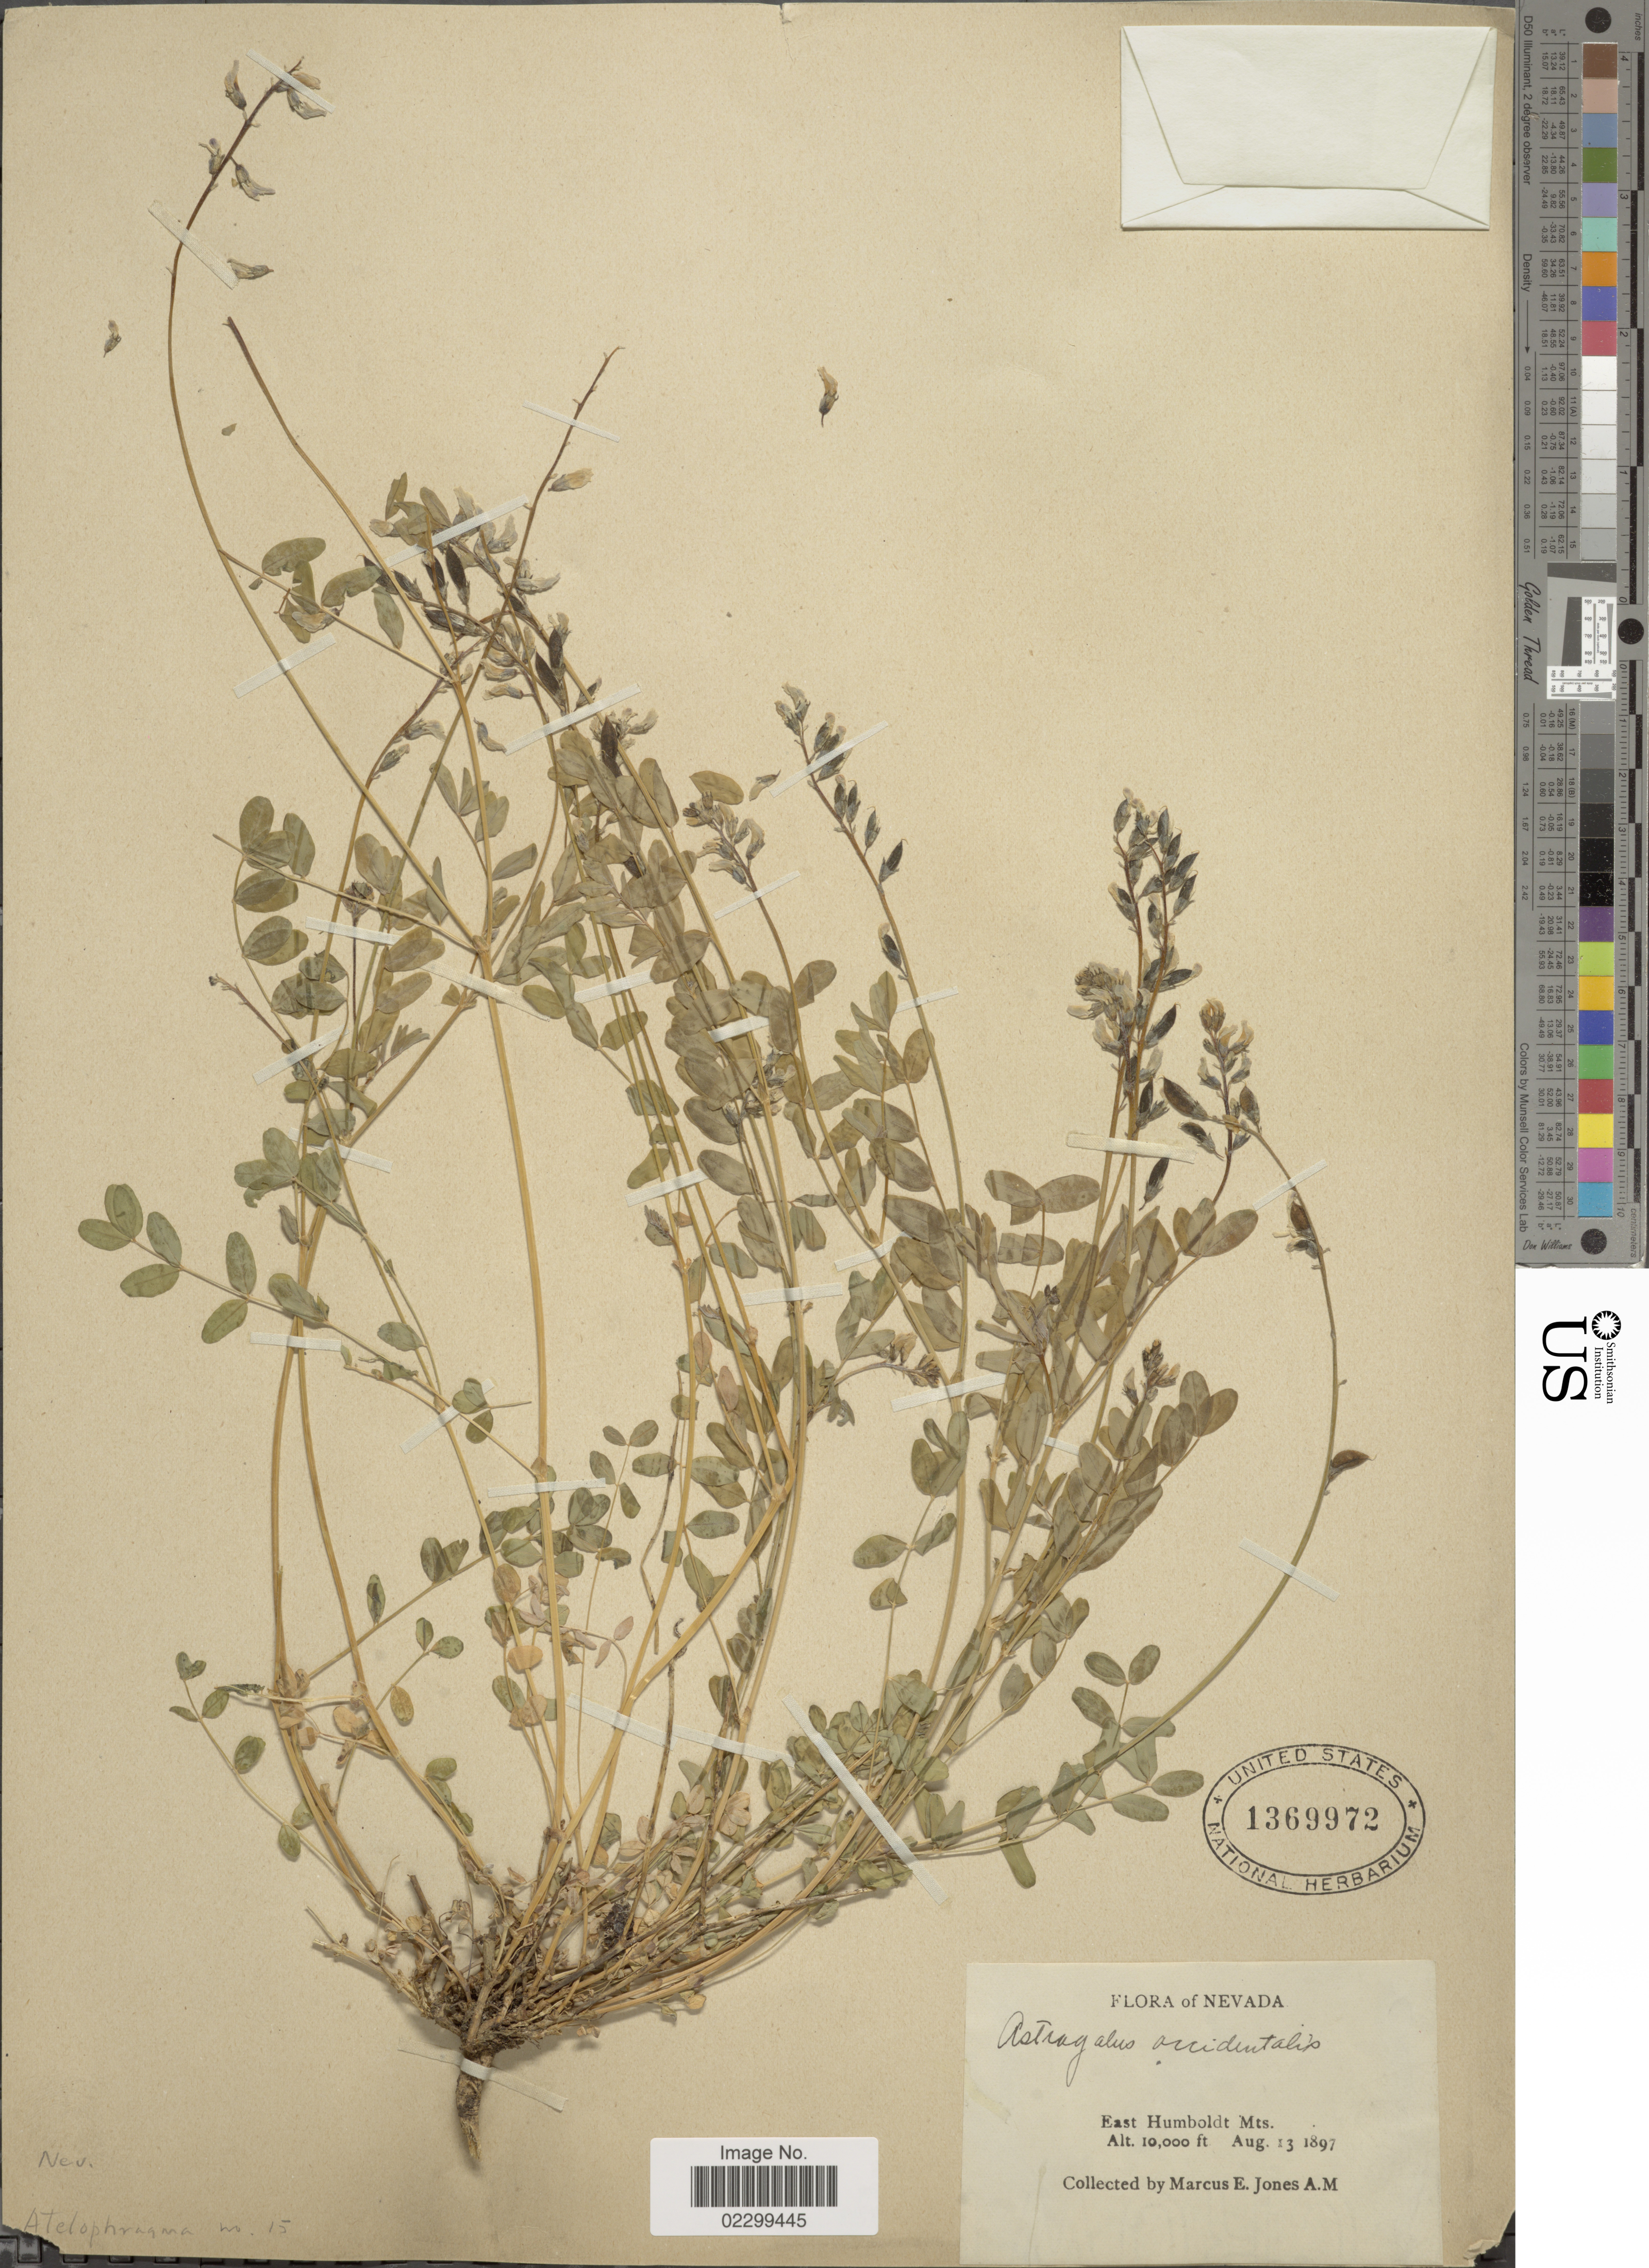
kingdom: Plantae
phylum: Tracheophyta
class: Magnoliopsida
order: Fabales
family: Fabaceae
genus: Astragalus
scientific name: Astragalus occidentalis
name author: (S. Watson) M.E. Jones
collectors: M. E. Jones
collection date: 1897-08-13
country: United States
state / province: Nevada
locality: East Humboldt Mts.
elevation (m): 3048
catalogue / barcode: US 1369972